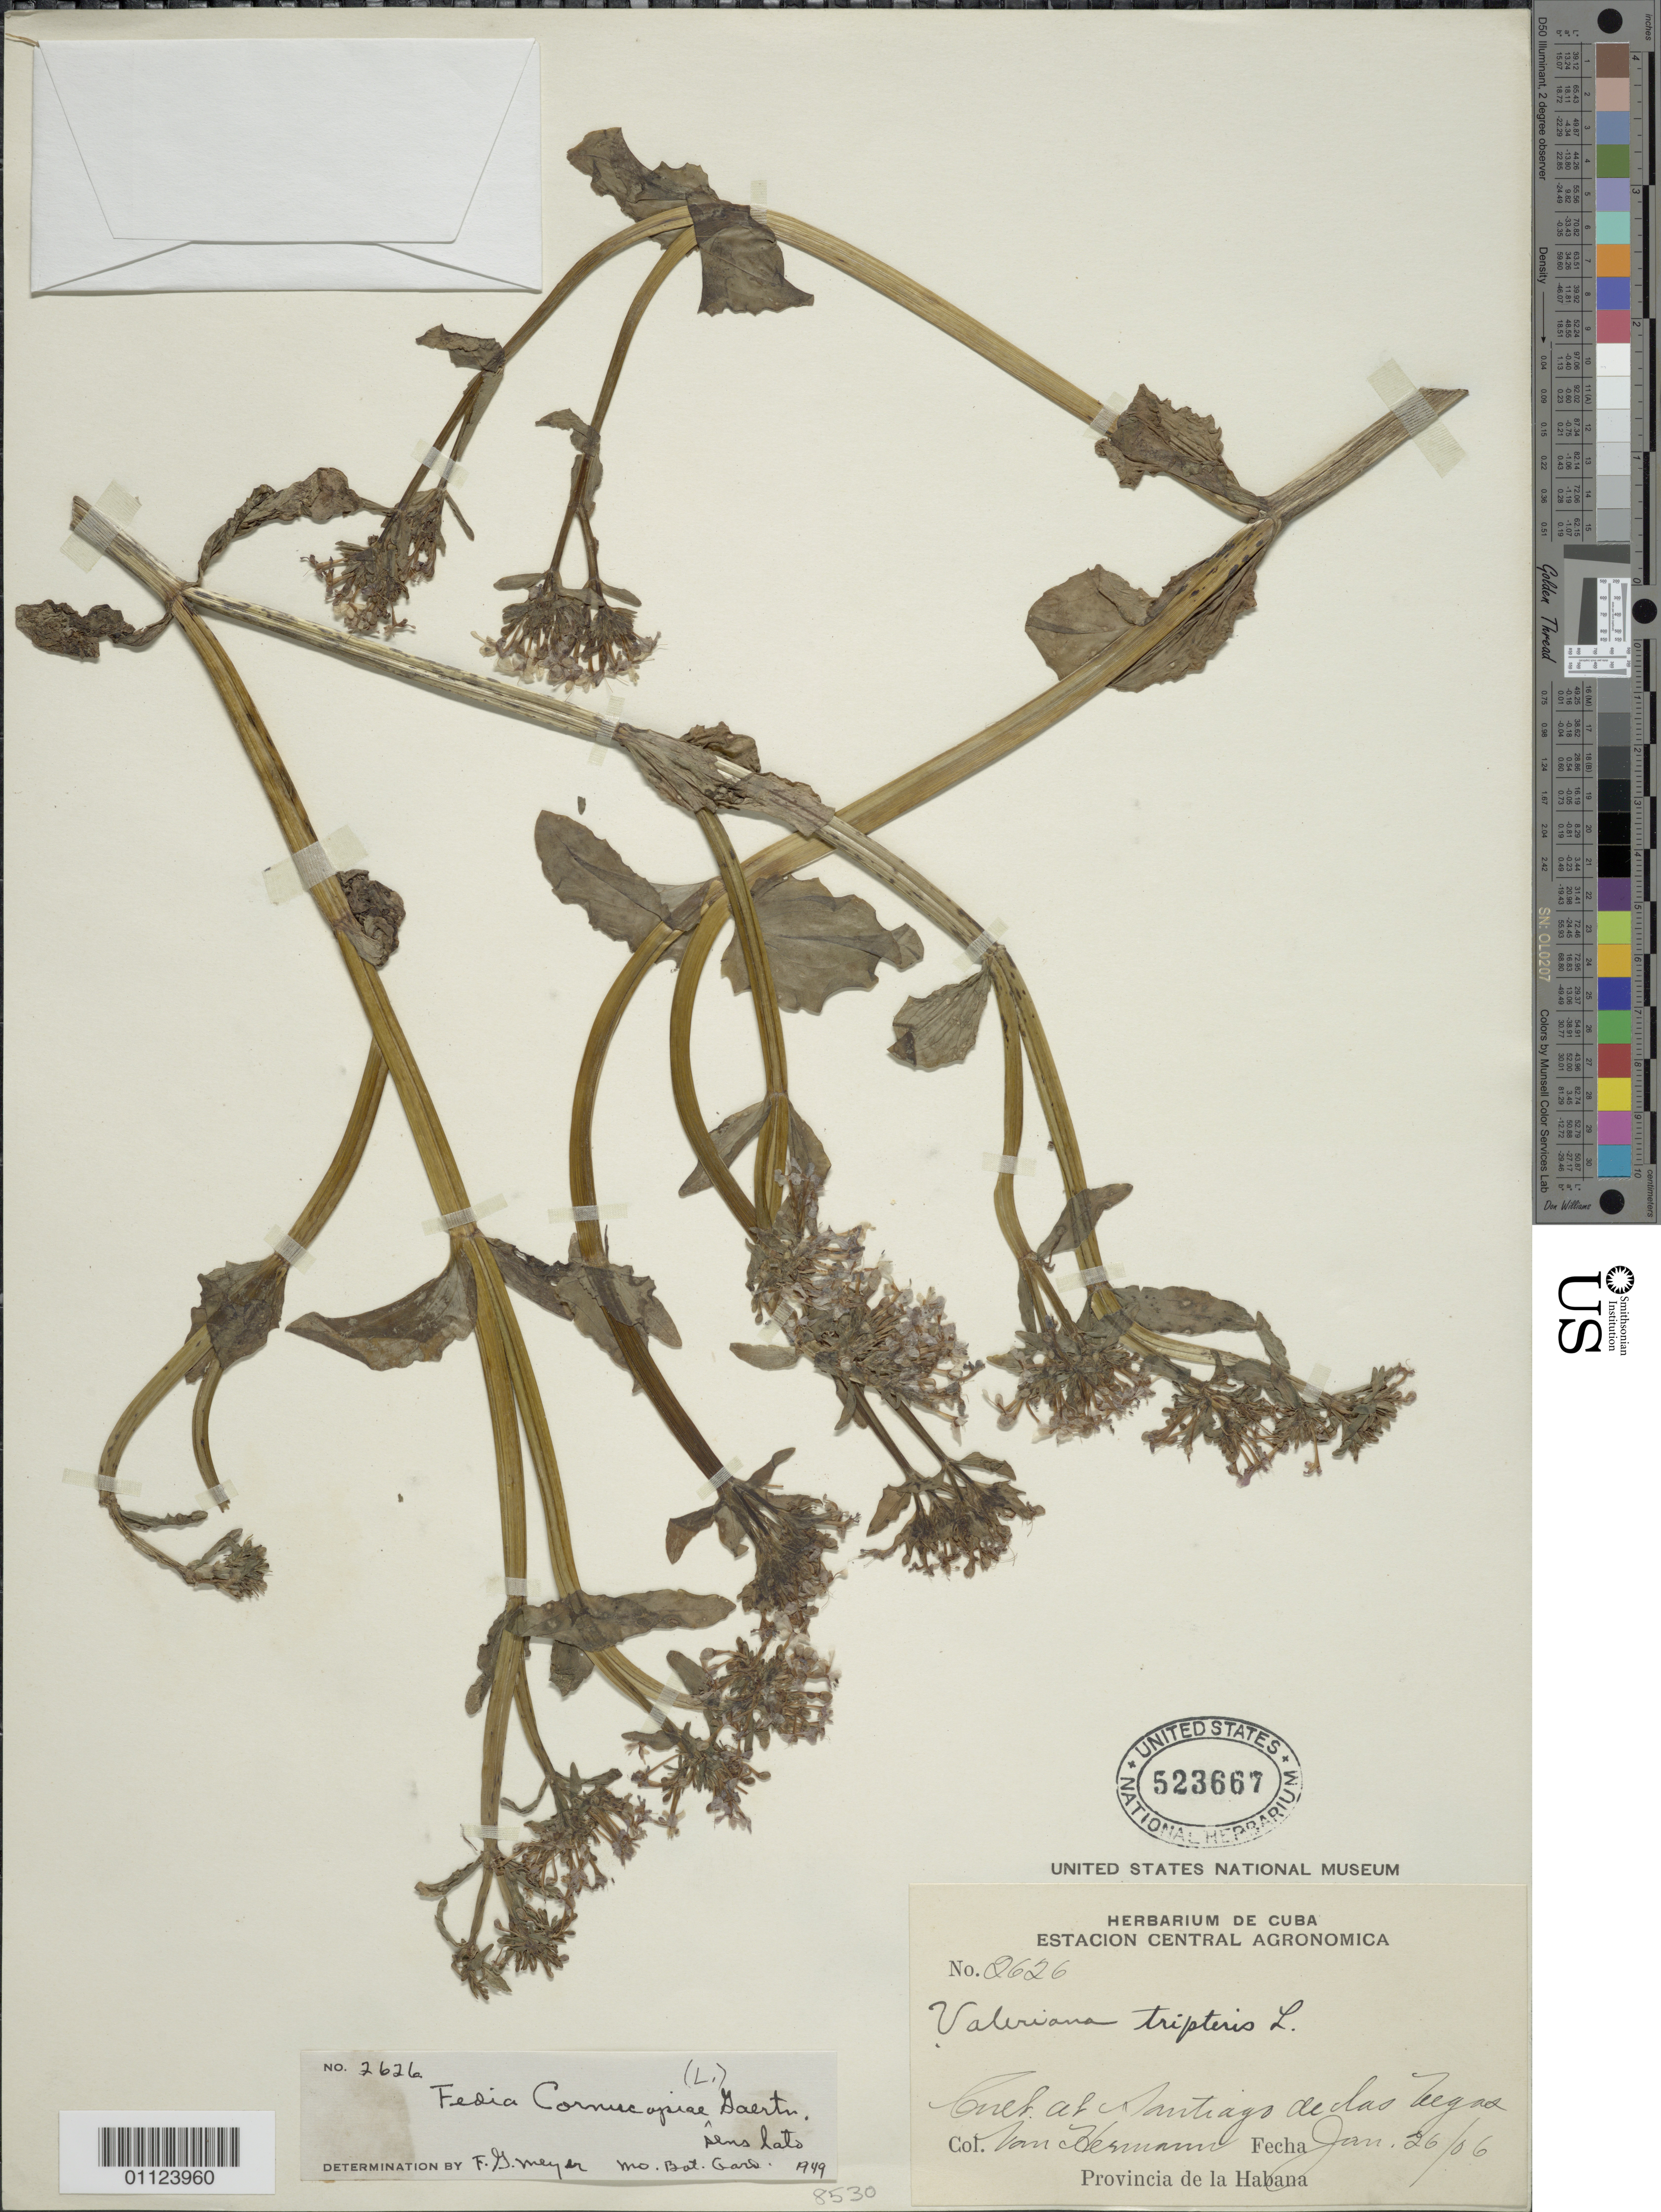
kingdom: Plantae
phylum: Tracheophyta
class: Magnoliopsida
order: Asterales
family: Asteraceae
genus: Feddea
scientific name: Feddea sp.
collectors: H. A. Van Hermann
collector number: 2626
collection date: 1906-01-26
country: Cuba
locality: Prov. Habana, Santiago de las Vegas.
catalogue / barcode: US 523667